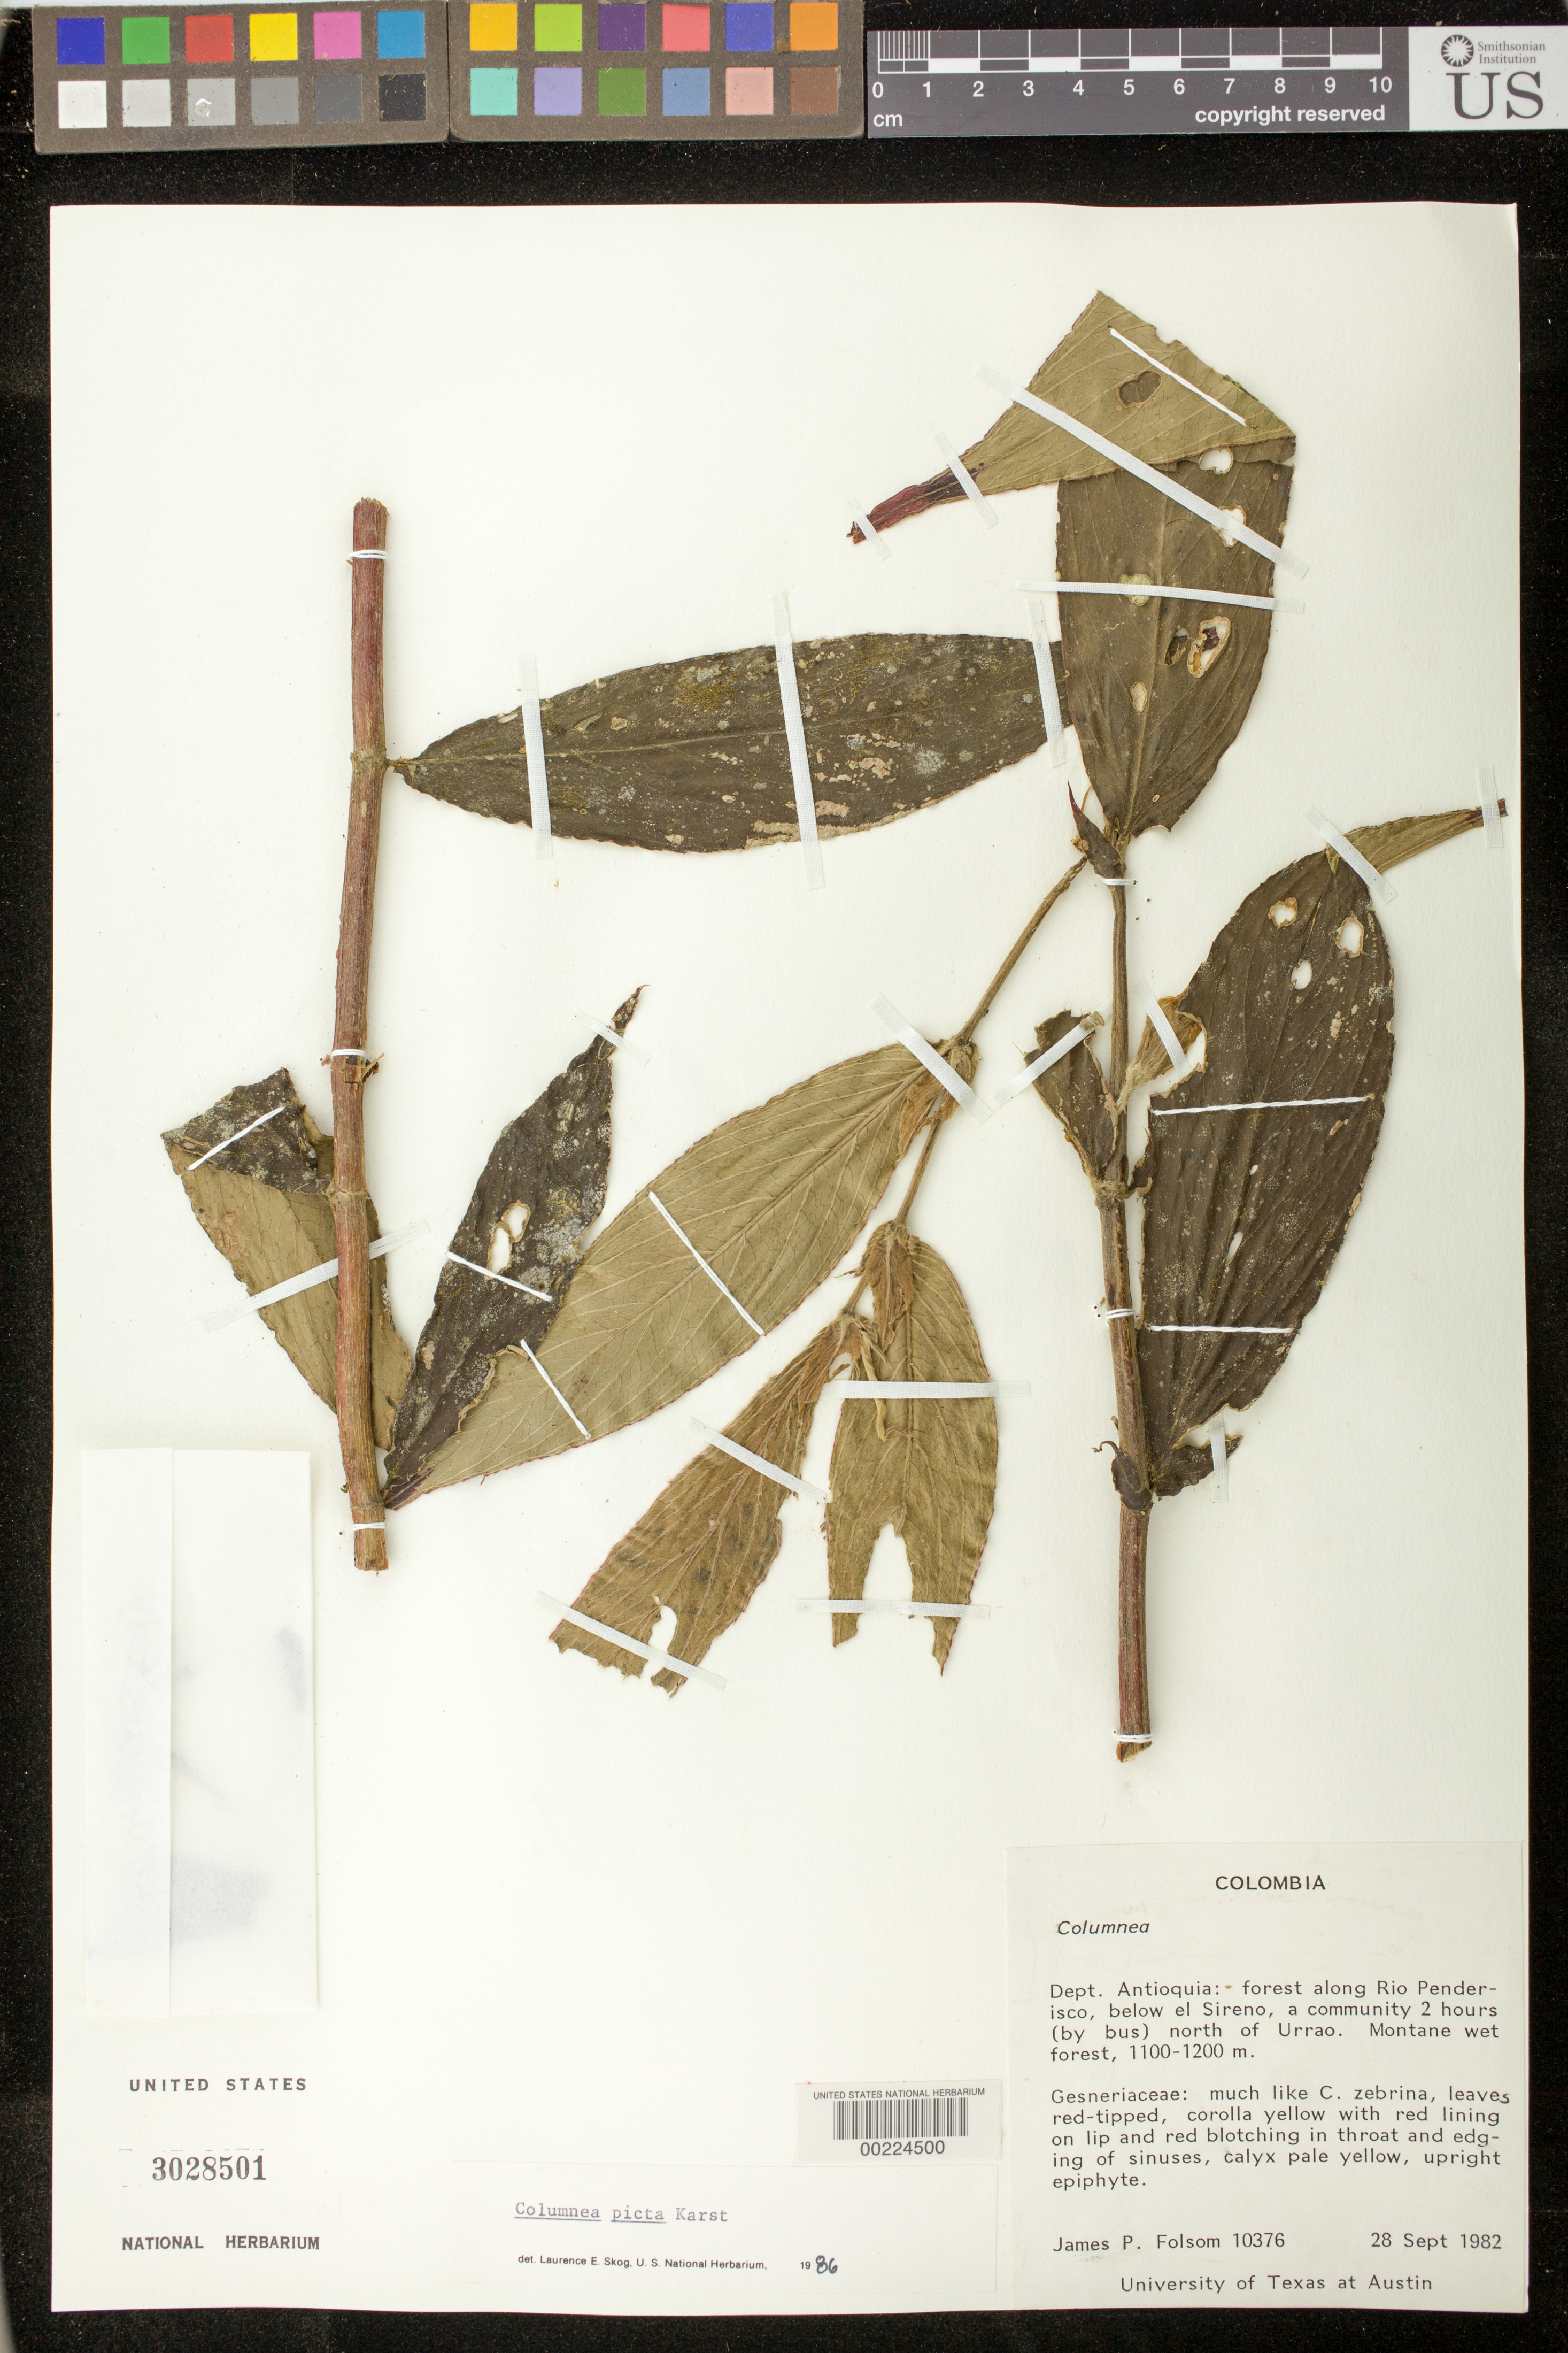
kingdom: Plantae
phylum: Tracheophyta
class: Magnoliopsida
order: Lamiales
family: Gesneriaceae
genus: Columnea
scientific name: Columnea karsteniana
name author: Singh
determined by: Skog, Laurence E.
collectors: J. P. Folsom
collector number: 10376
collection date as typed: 28 Sep 1982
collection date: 1982-09-28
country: Colombia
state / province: Antioquia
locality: Along Rio Penderisco, below El Sireno, a community 2 hours (by bus) N of Urrao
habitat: Montane wet forest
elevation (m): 1100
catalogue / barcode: US 3028501